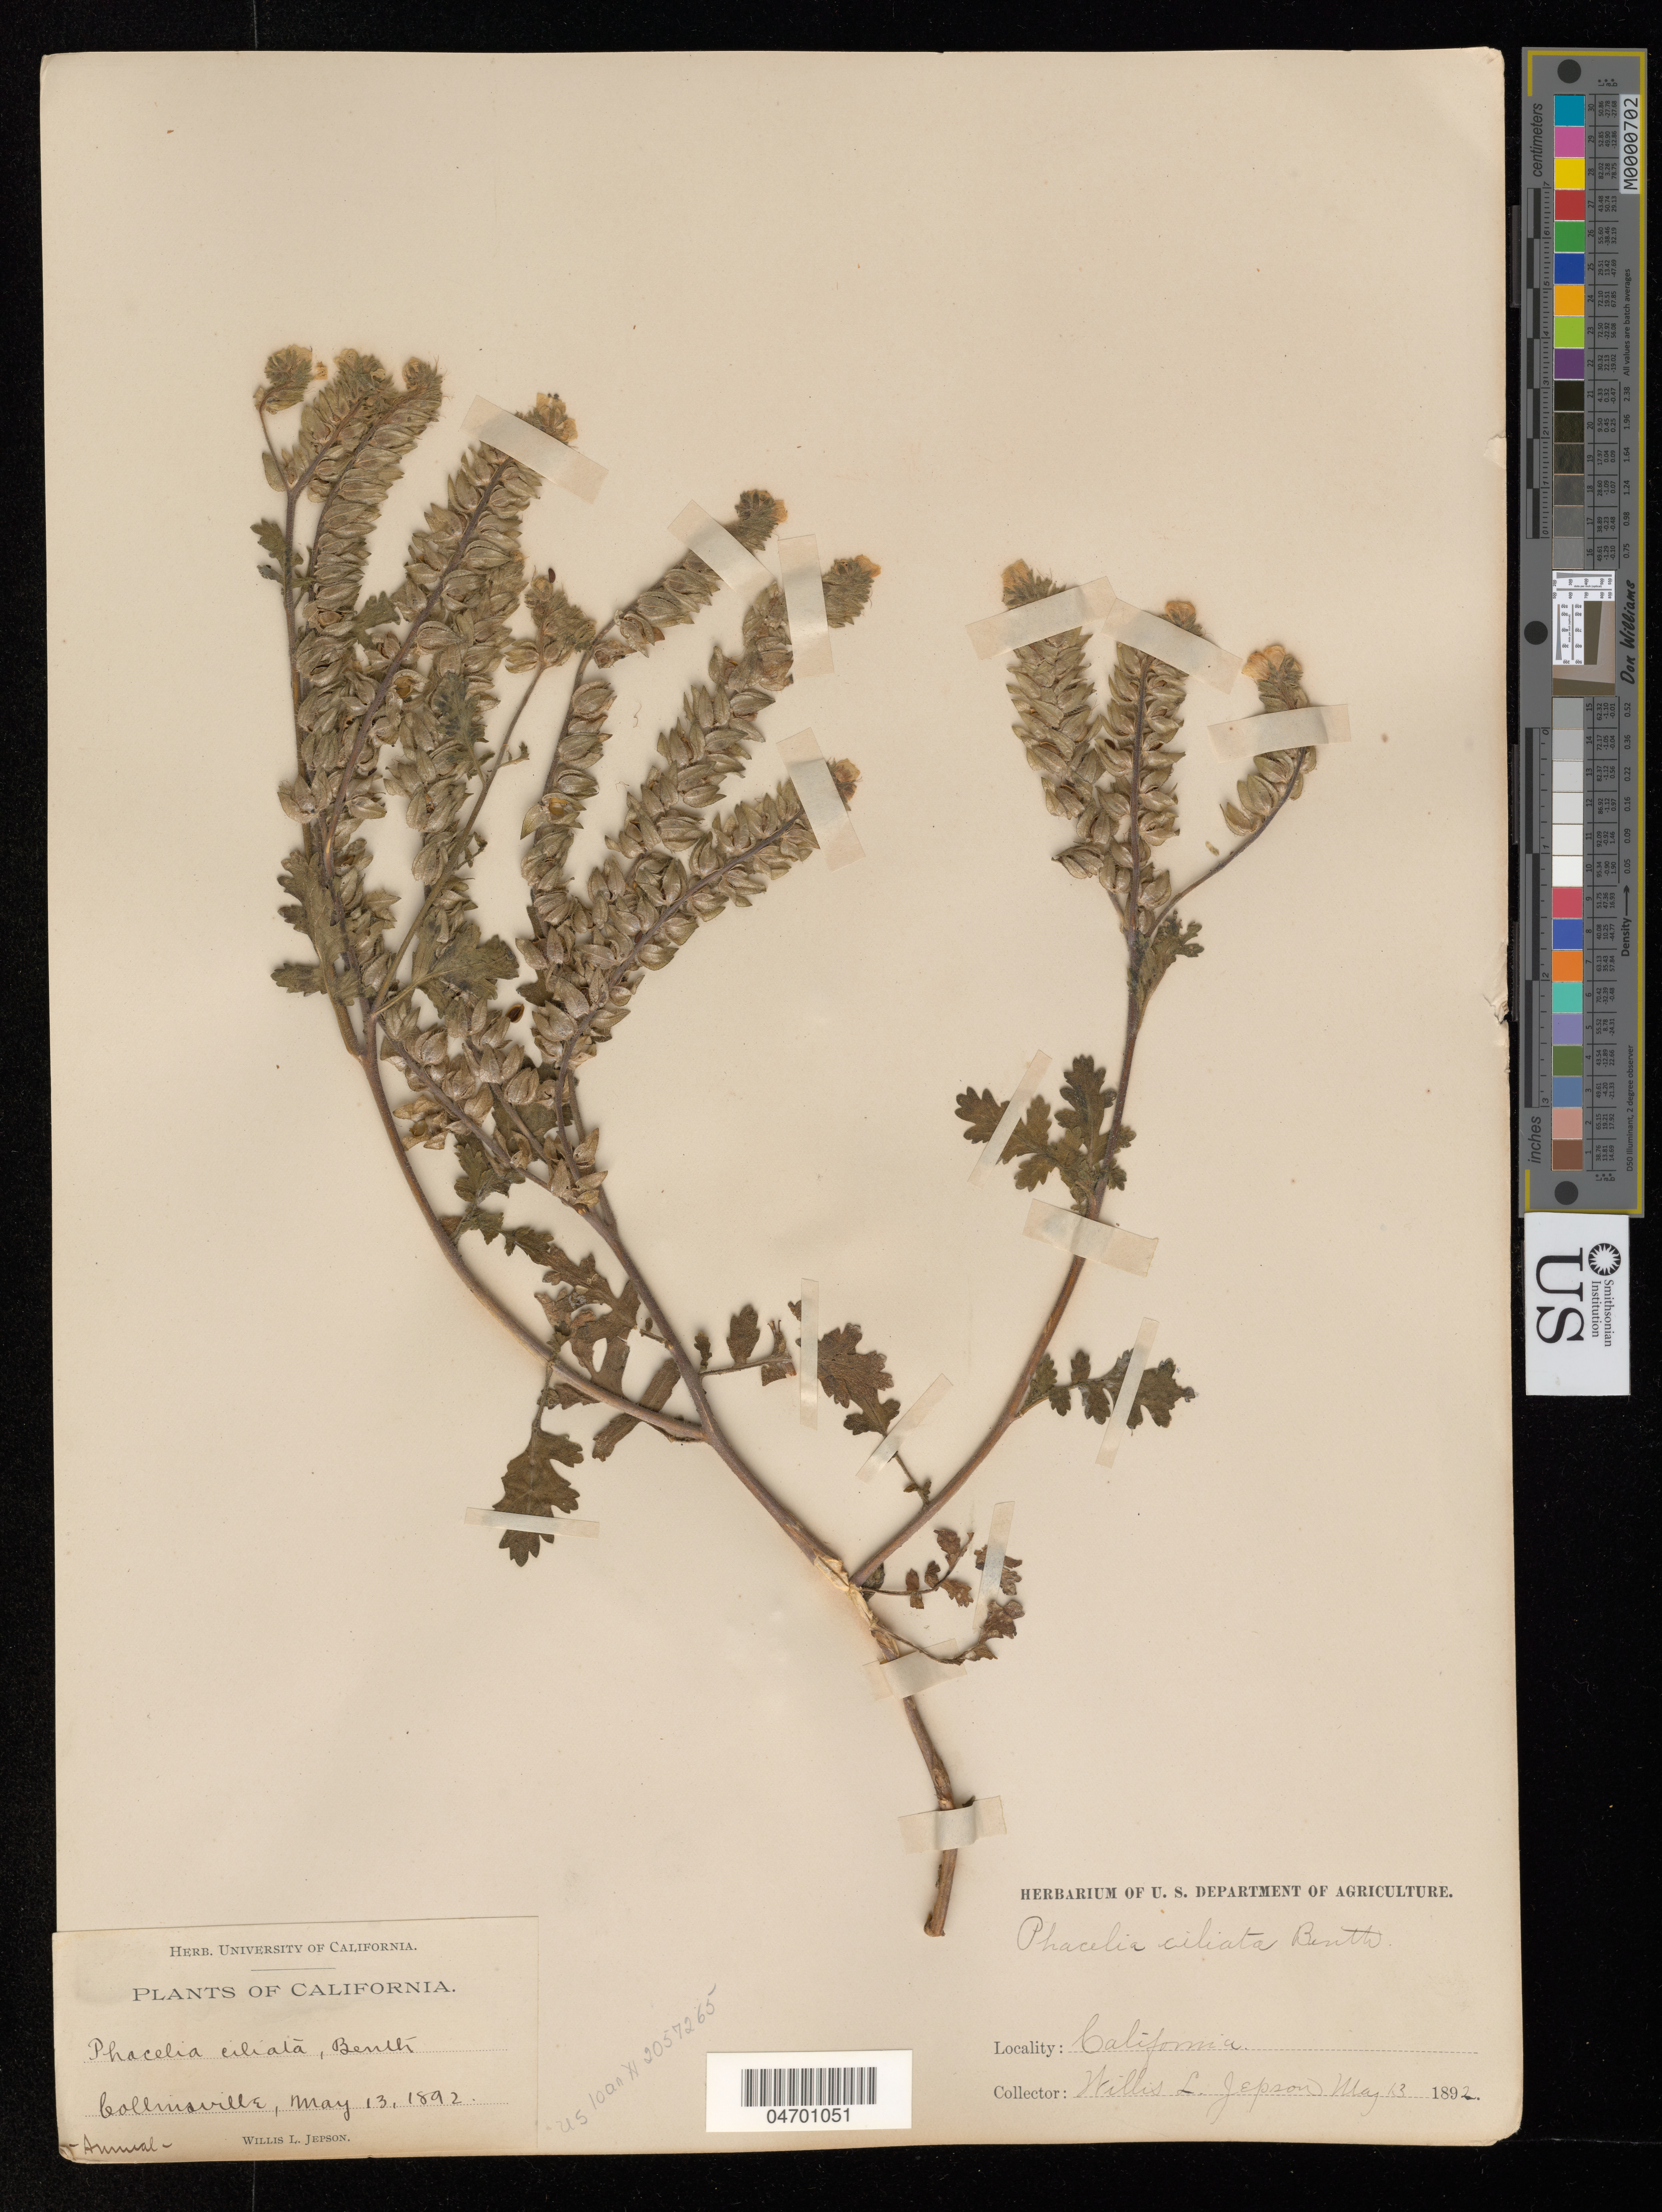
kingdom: Plantae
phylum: Tracheophyta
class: Magnoliopsida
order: Boraginales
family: Hydrophyllaceae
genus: Phacelia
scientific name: Phacelia ciliata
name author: Benth.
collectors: W. L. Jepson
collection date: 1892-05-13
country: United States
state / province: California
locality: Collinsville.